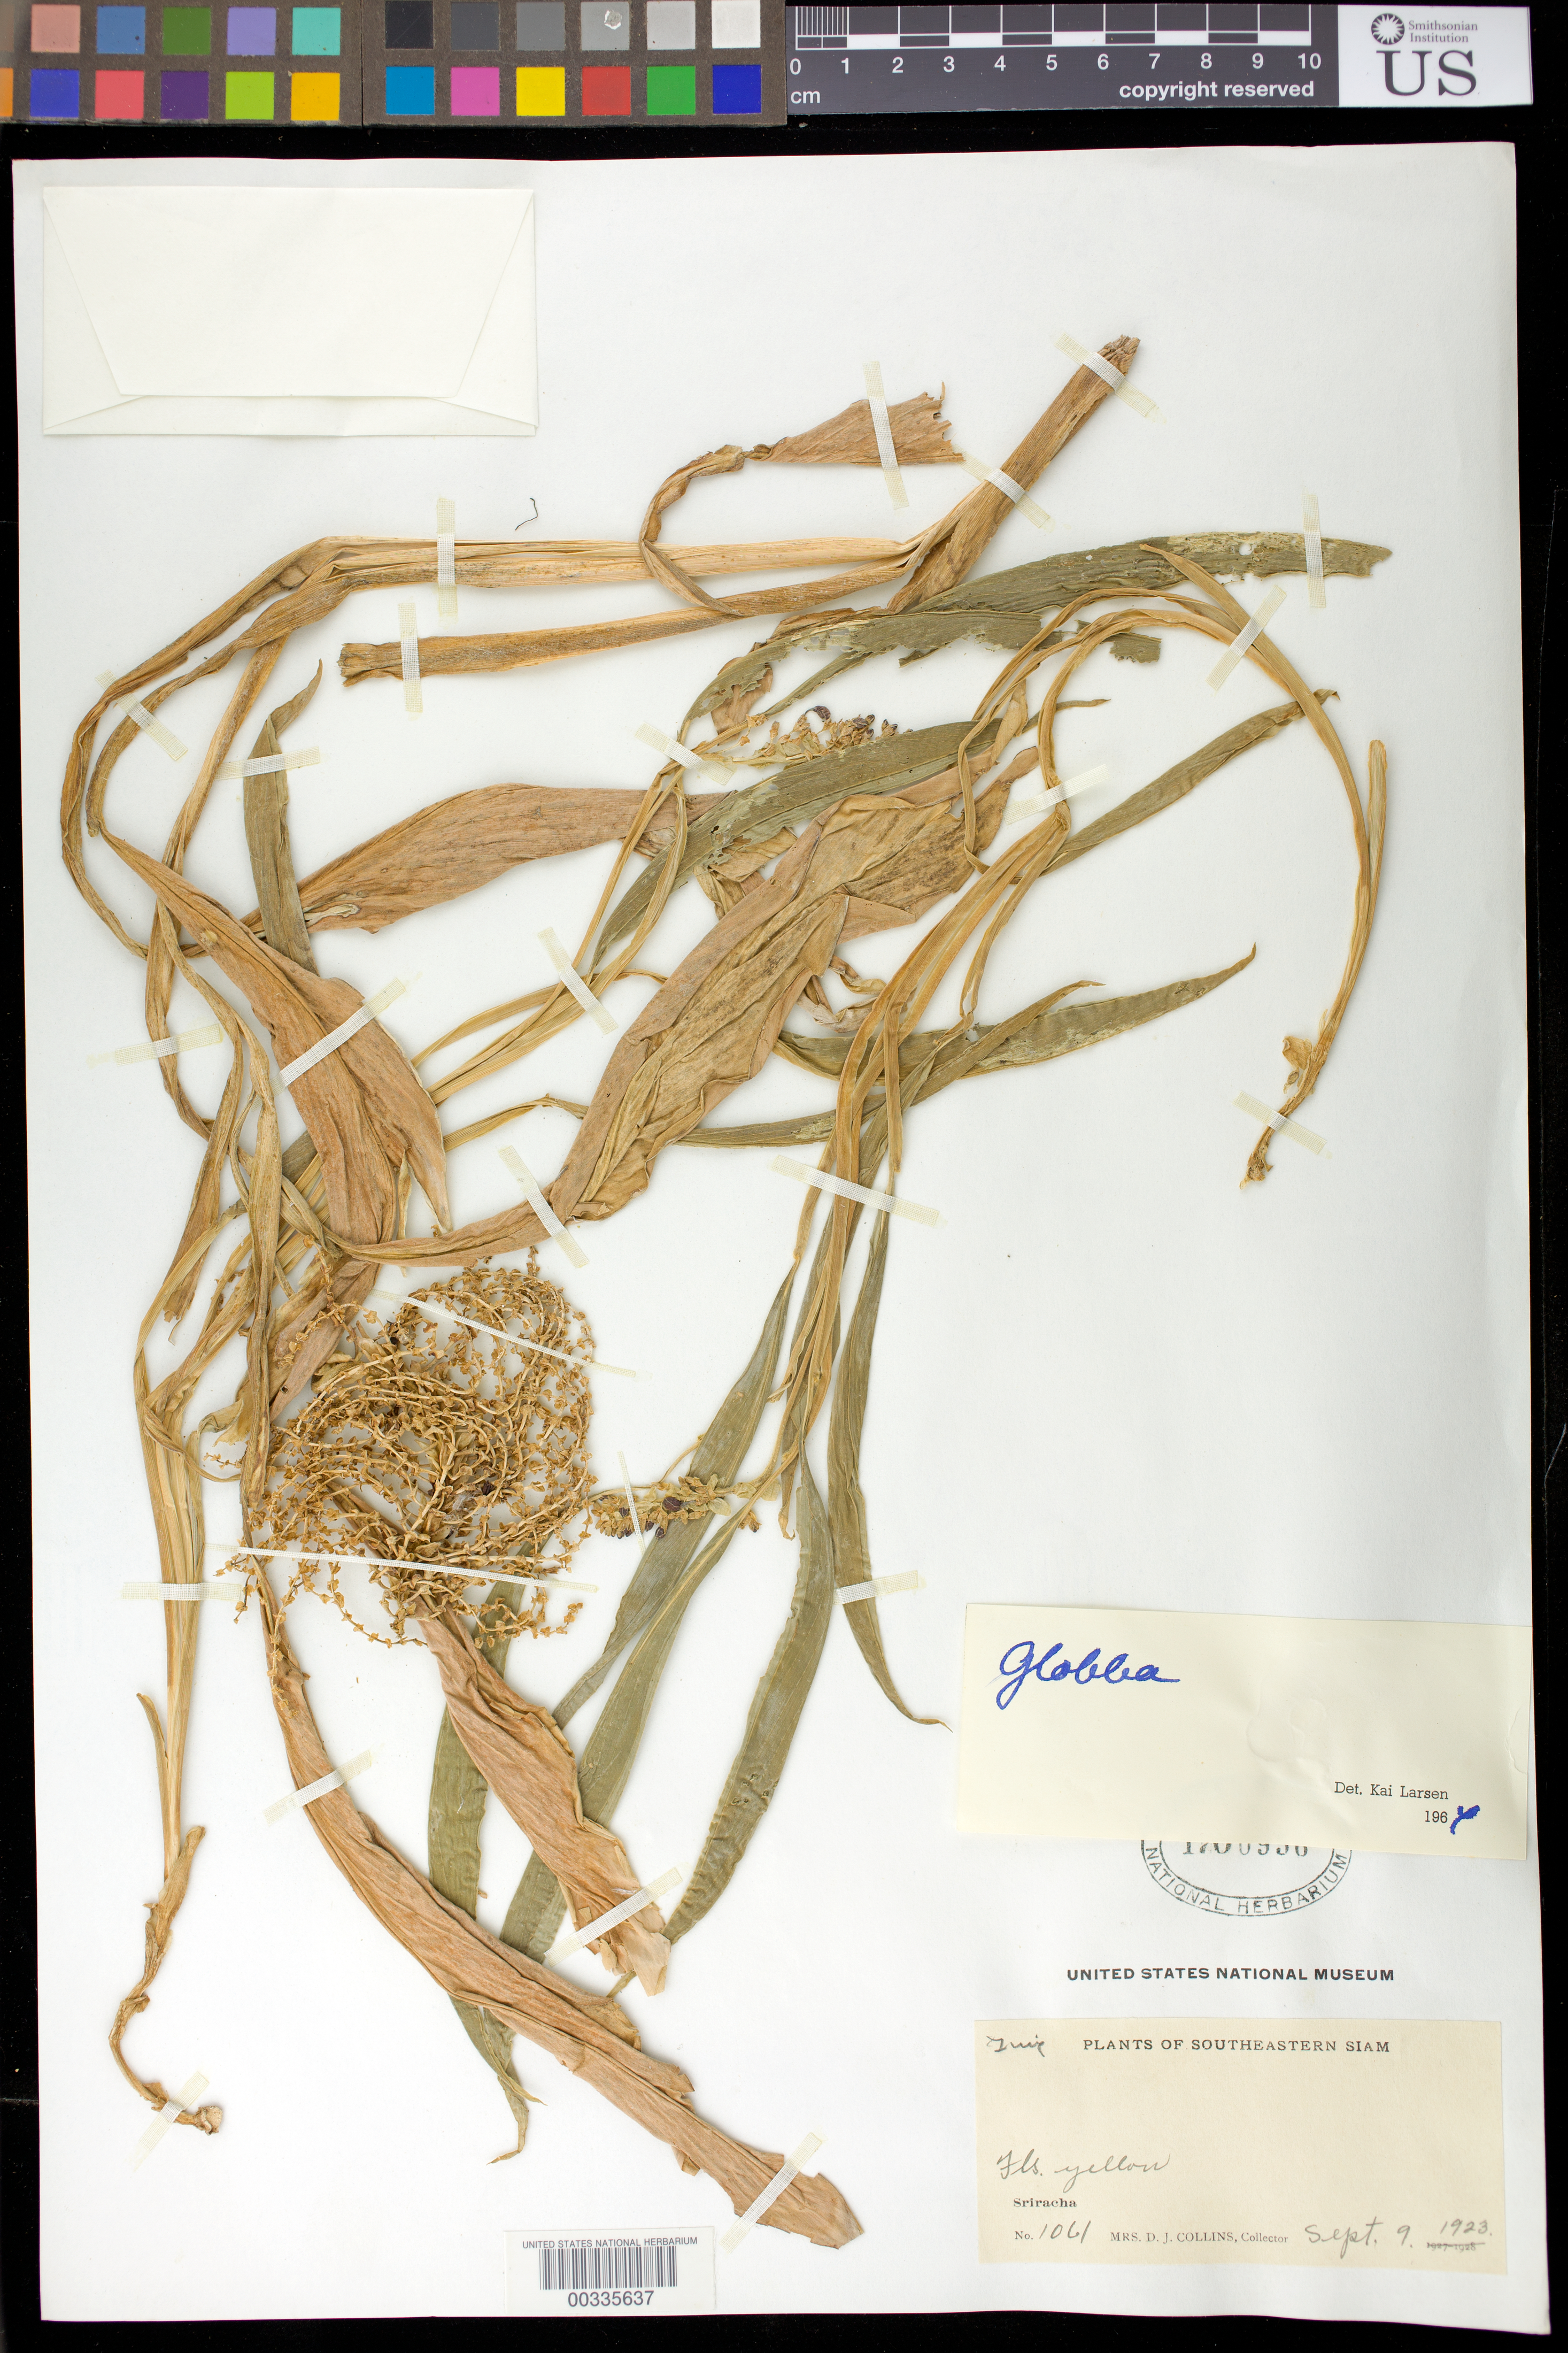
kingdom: Plantae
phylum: Tracheophyta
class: Liliopsida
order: Zingiberales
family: Zingiberaceae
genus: Globba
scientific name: Globba sp.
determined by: Larsen, K.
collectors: Mrs. D. J. Collins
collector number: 1061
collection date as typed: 09 Sep 1923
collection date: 1923-09-09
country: Thailand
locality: Plants of southeastern siam, sriracha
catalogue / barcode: US 1700956